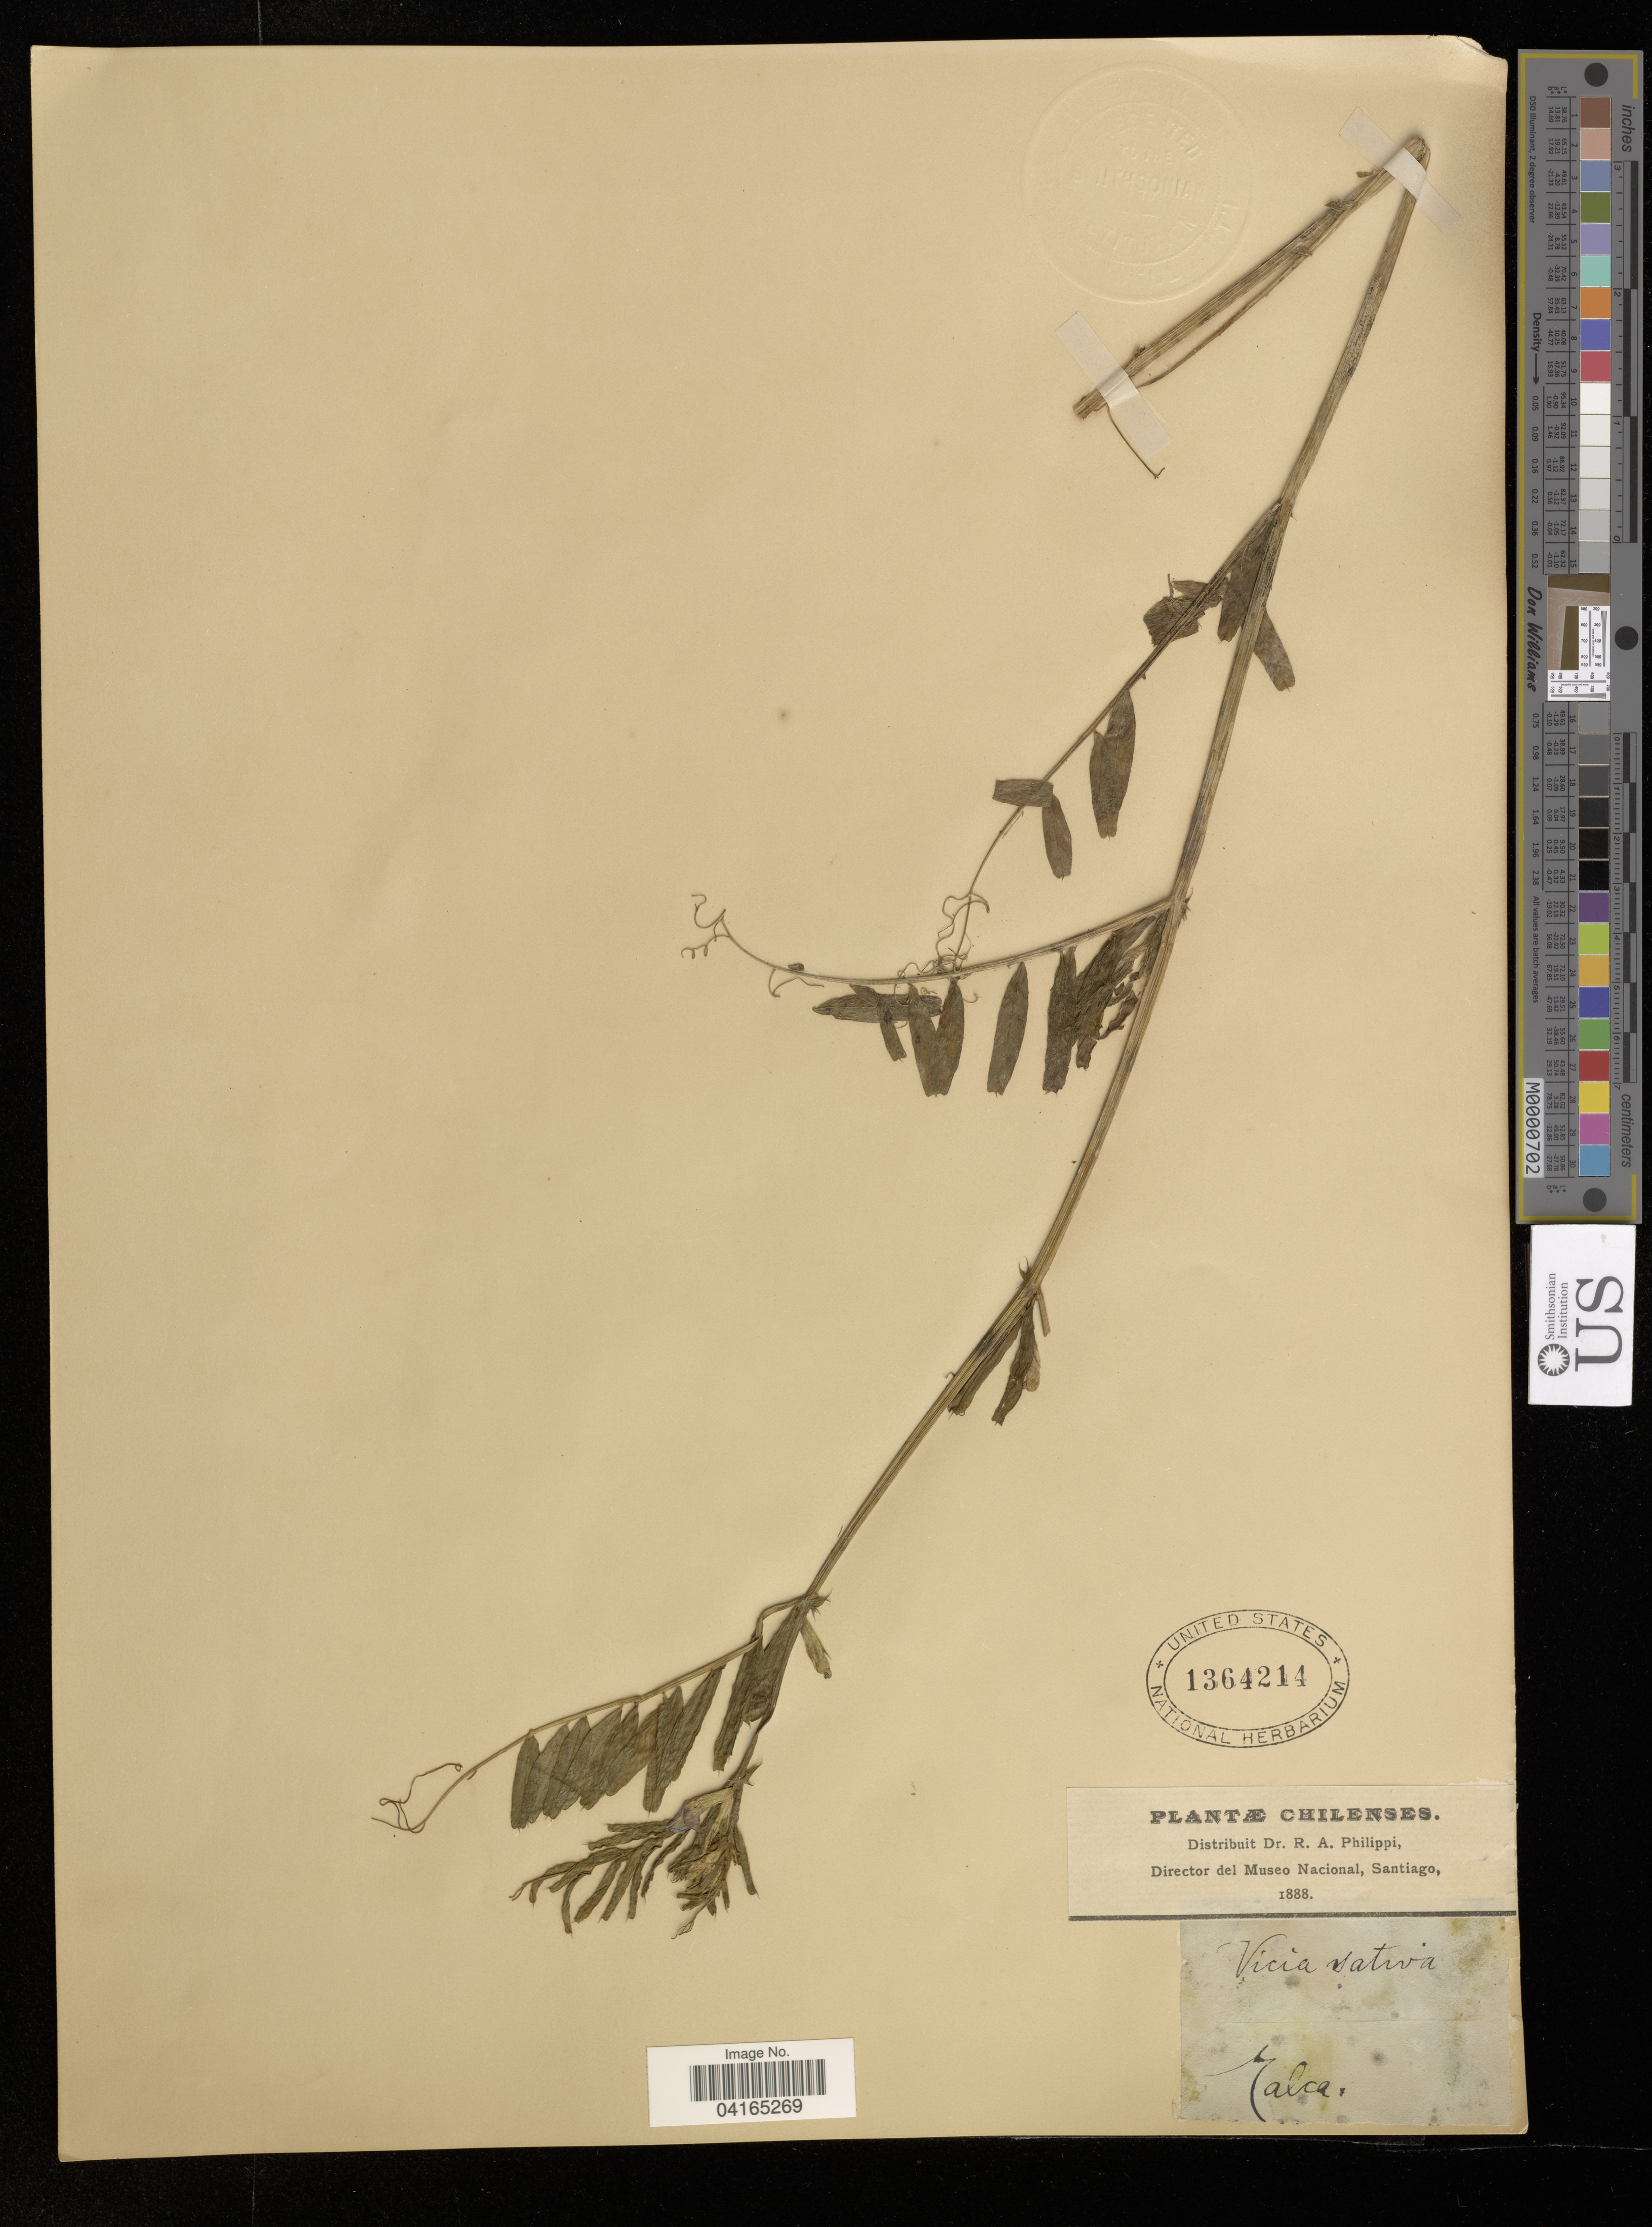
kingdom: Plantae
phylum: Tracheophyta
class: Magnoliopsida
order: Fabales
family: Fabaceae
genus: Vicia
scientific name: Vicia sativa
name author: L.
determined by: Hechenleitner, Paulina, RBG Edinburgh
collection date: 1888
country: Chile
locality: Talca.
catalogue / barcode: US 1364214